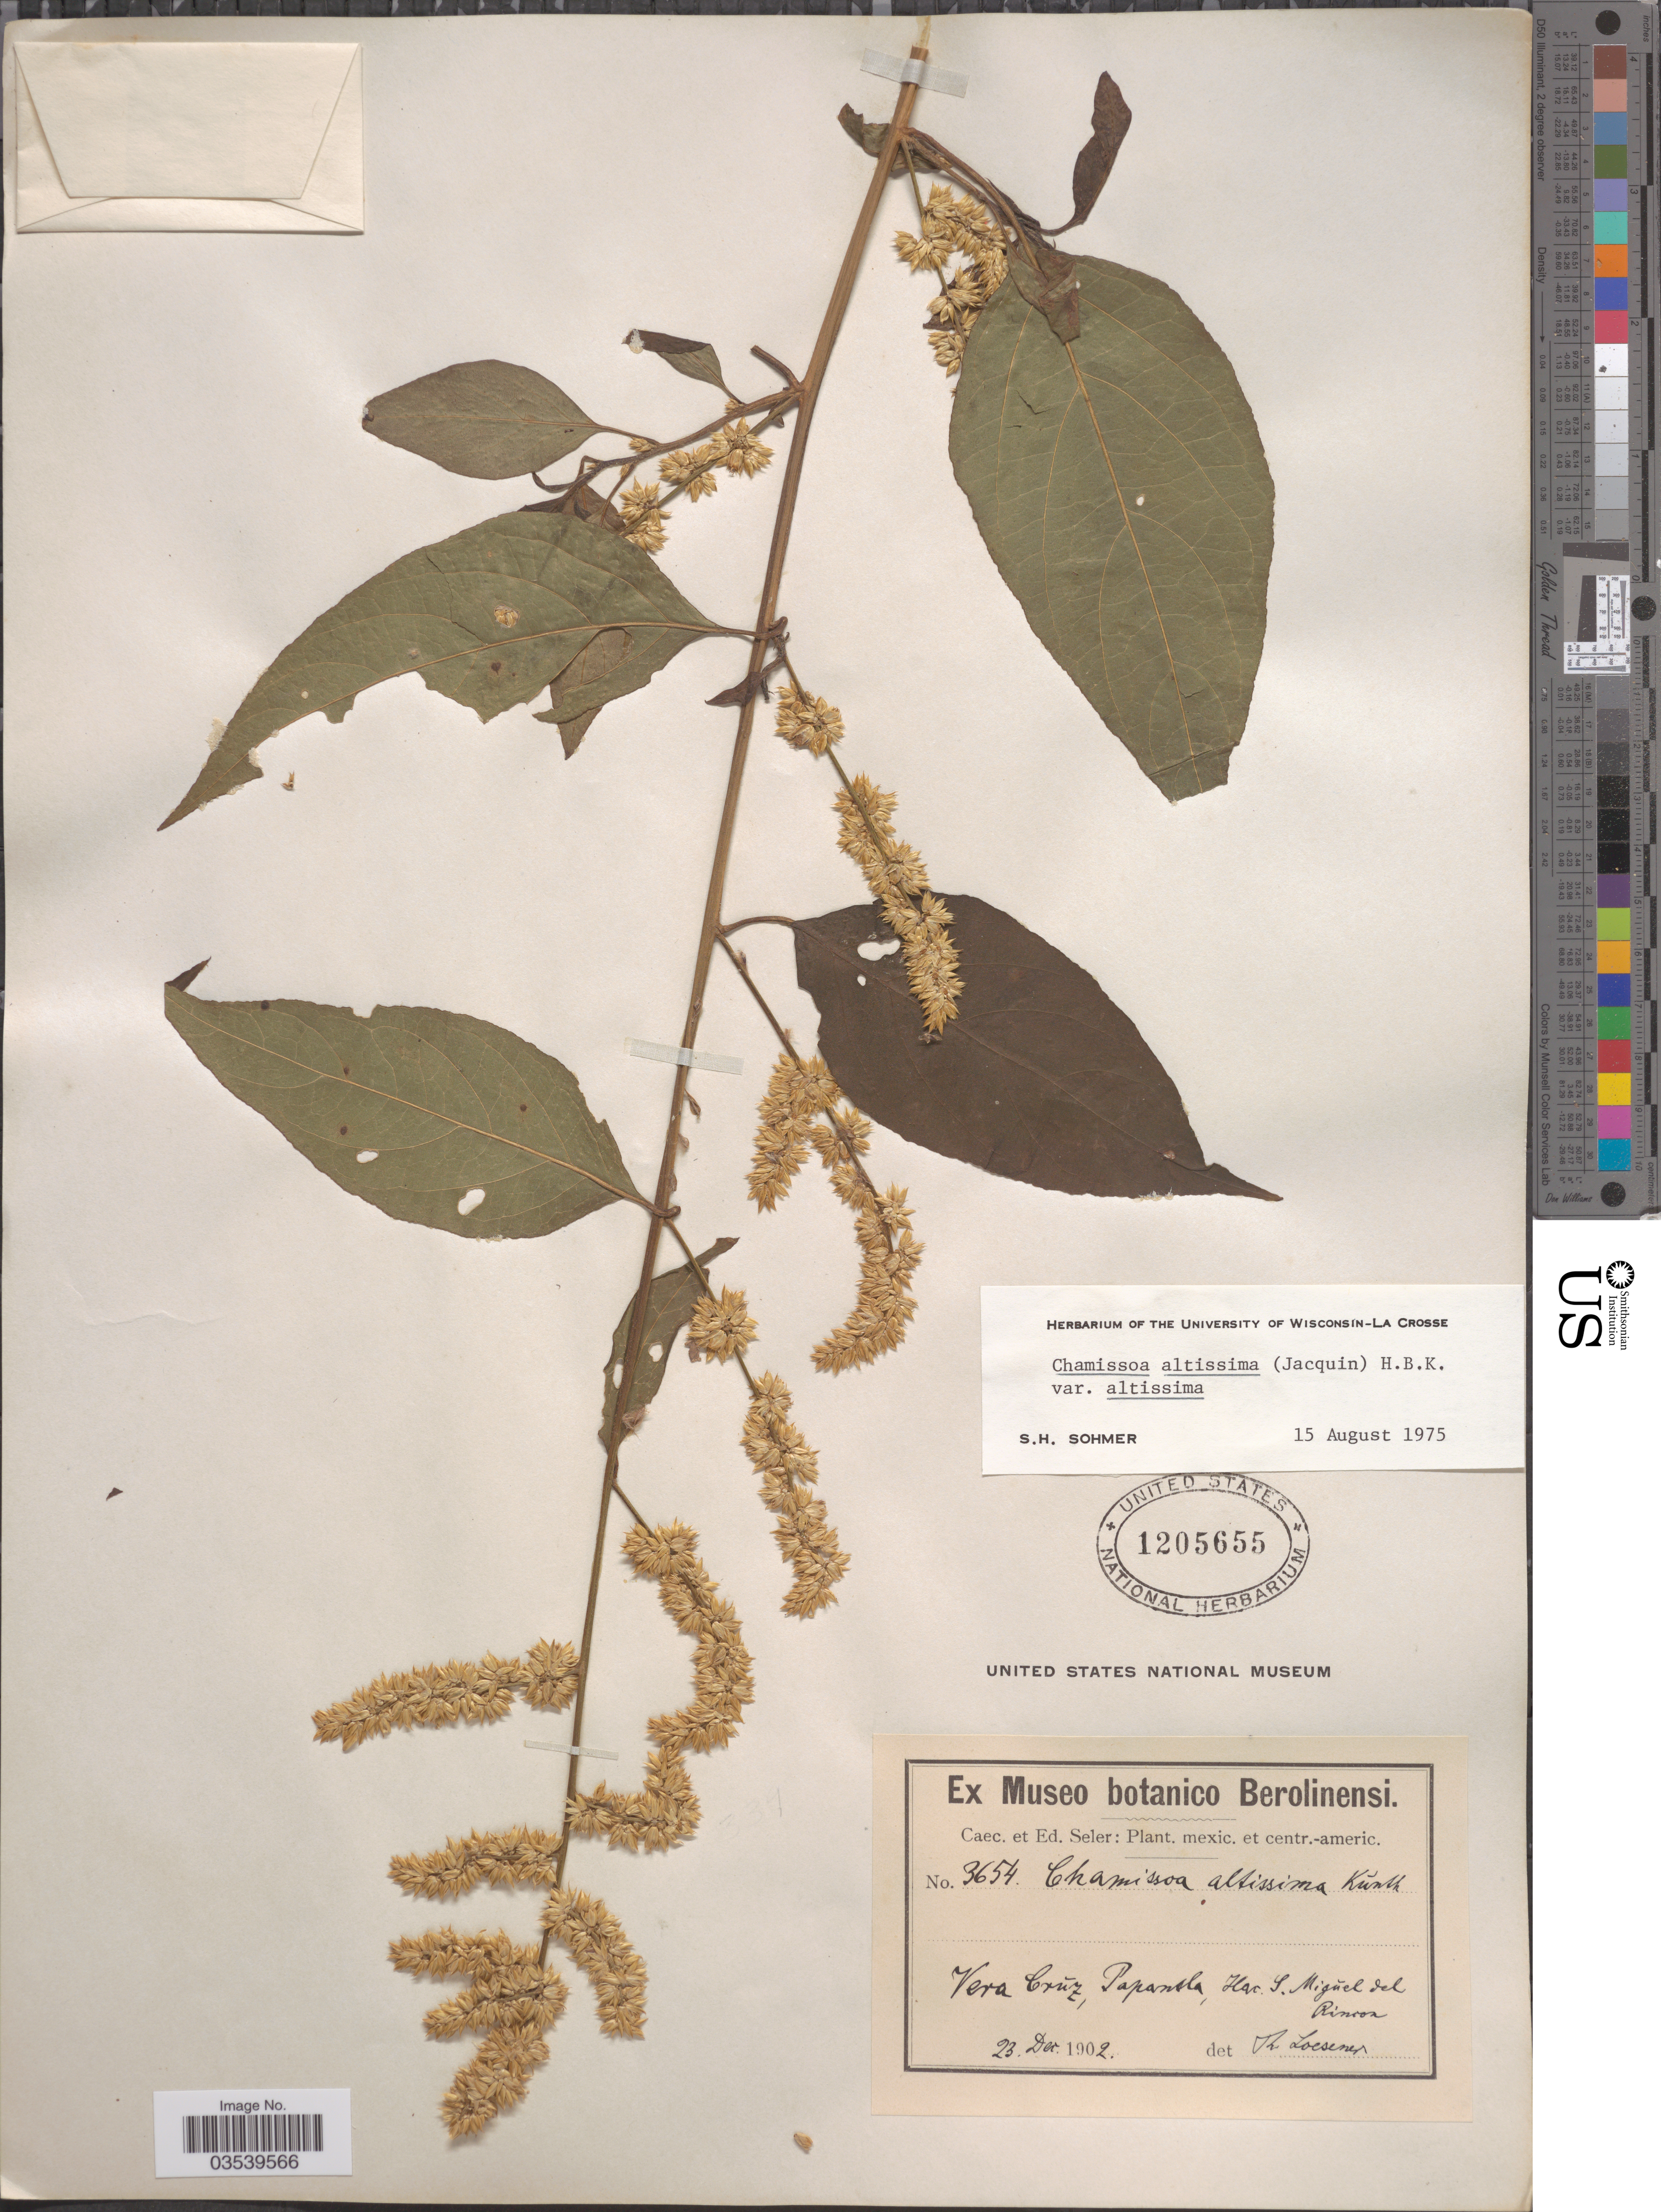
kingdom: Plantae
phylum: Tracheophyta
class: Magnoliopsida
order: Caryophyllales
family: Amaranthaceae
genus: Chamissoa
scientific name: Chamissoa altissima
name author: (Jacq.) Kunth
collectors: ex Caec. et Ed Seler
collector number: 3654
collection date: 1902-12-23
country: Mexico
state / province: Veracruz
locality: Vera Crŭz, Papantla, Hac. S. Migŭel del Rincon.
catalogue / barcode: US 1205655